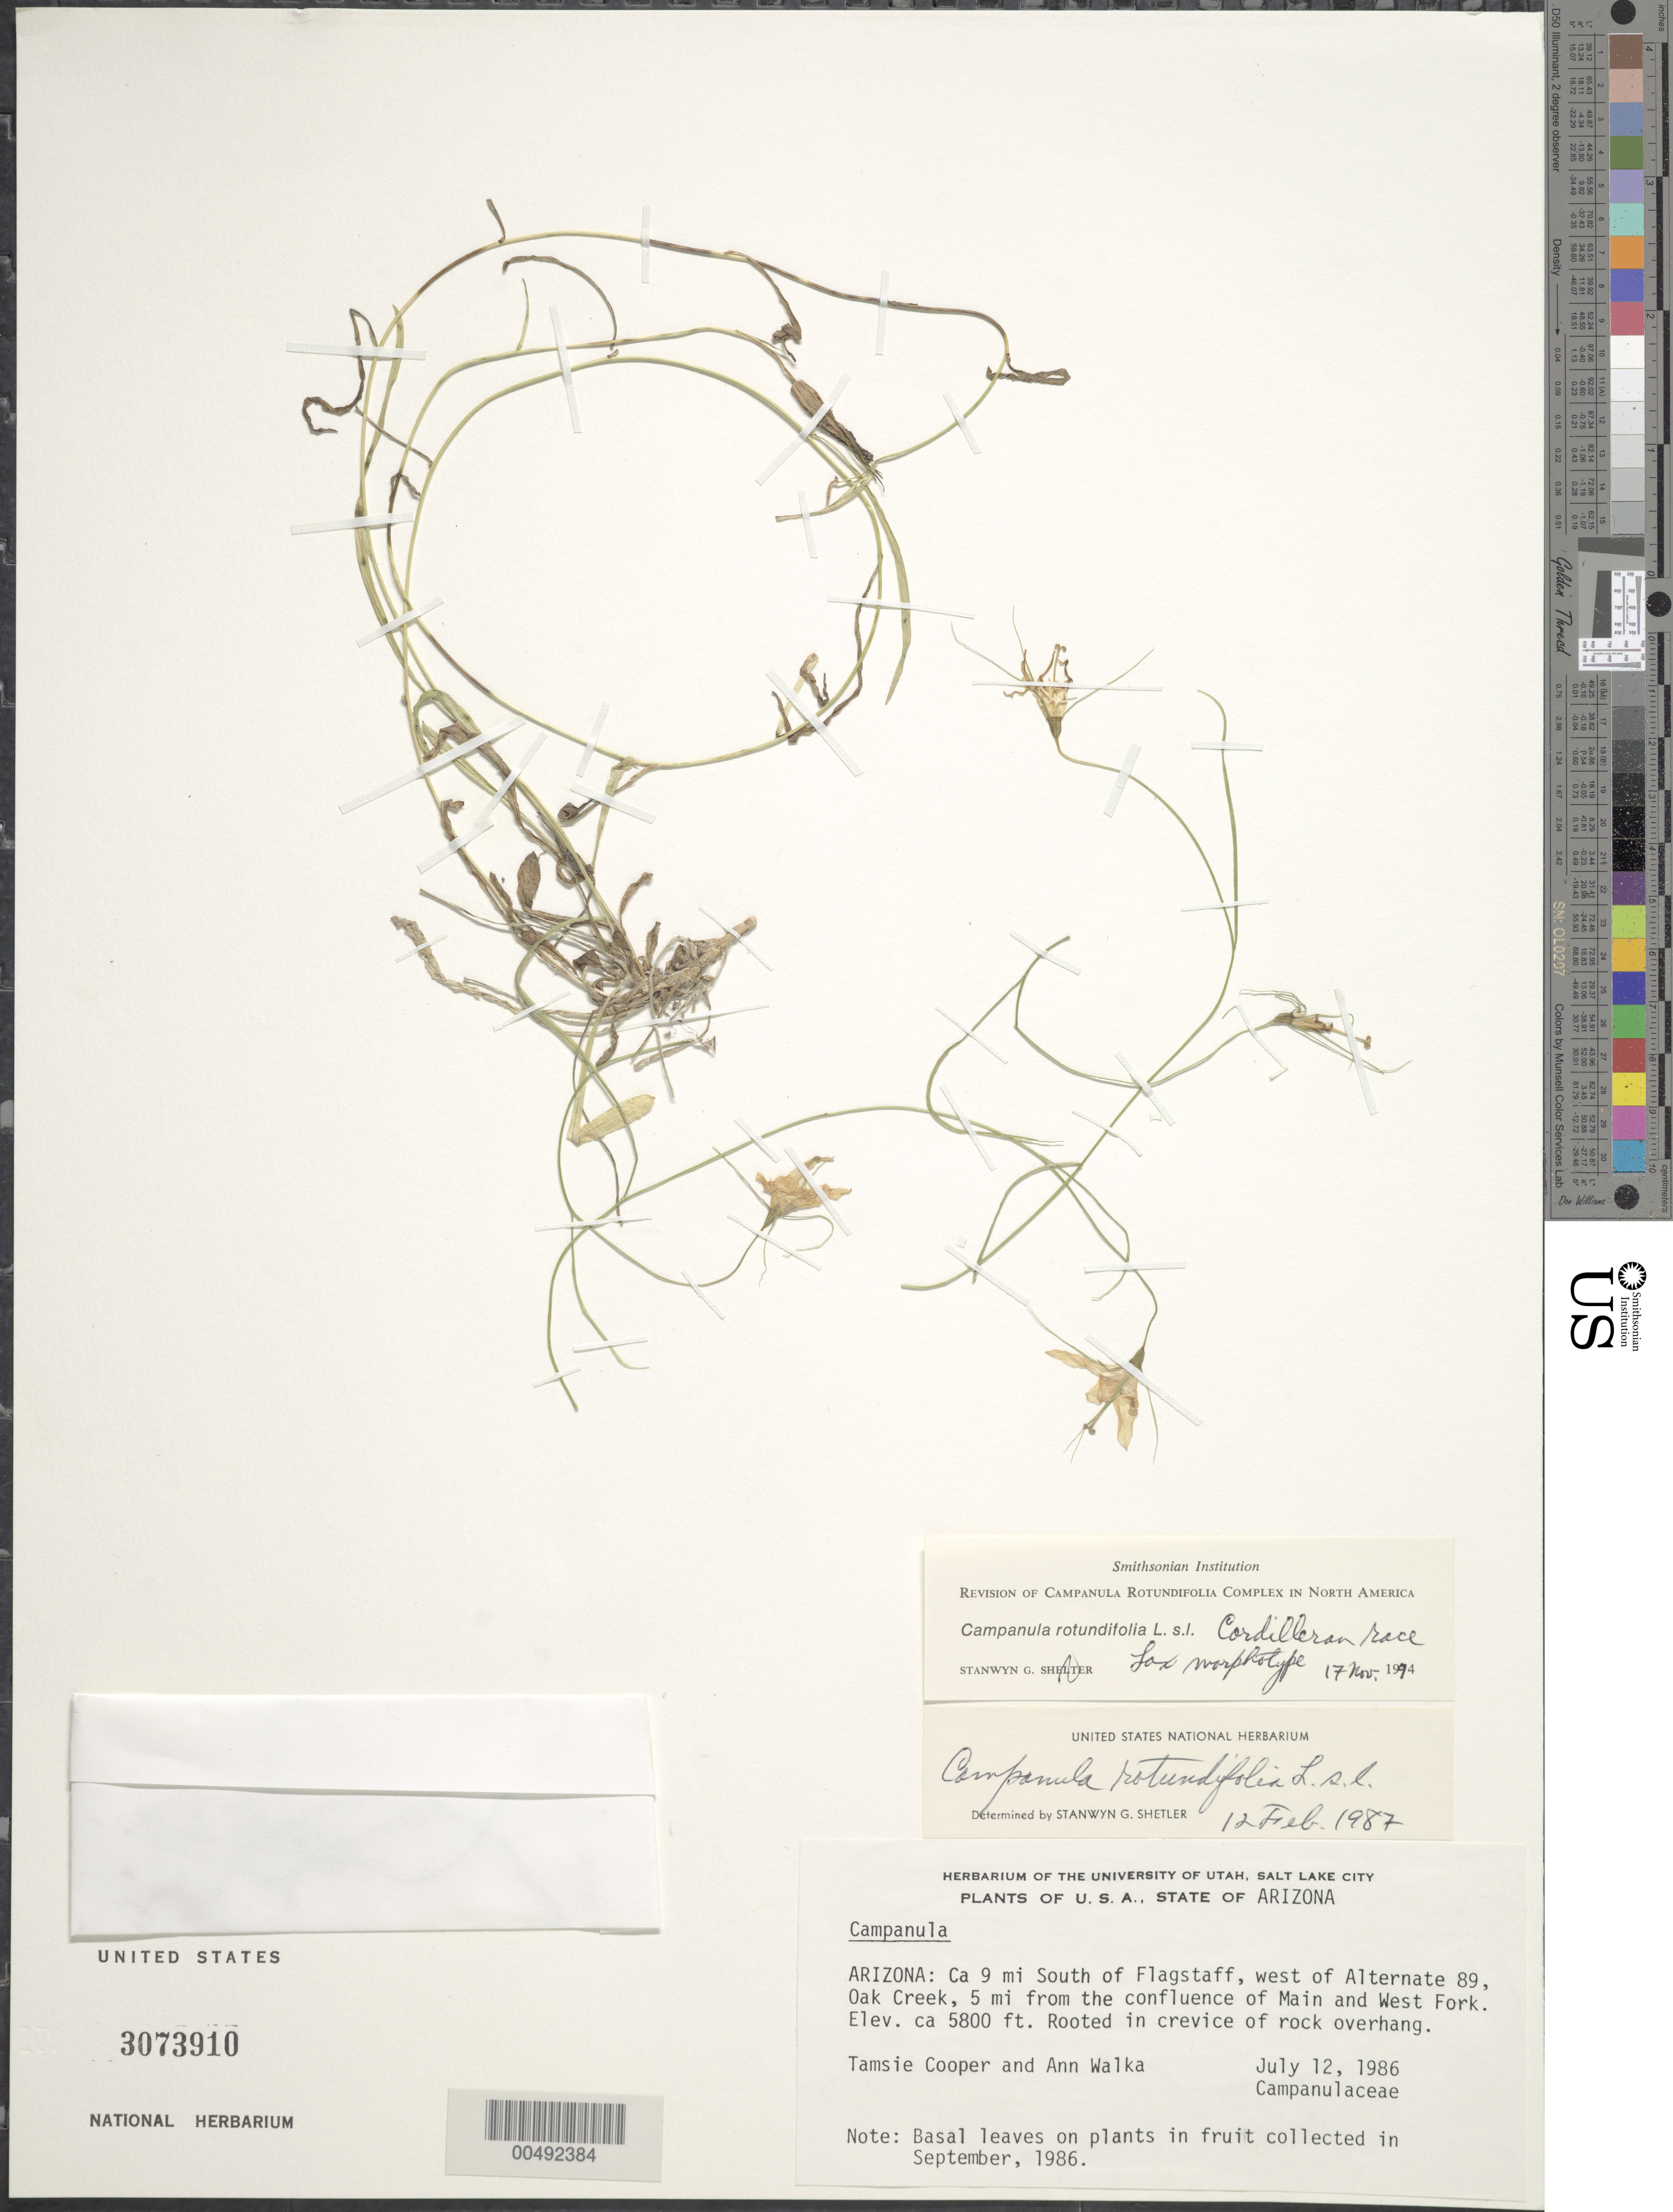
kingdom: Plantae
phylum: Tracheophyta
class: Magnoliopsida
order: Asterales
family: Campanulaceae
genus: Campanula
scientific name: Campanula rotundifolia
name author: L.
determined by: Shetler, Stanwyn G., (US), NMNH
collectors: T. Cooper & A. Walka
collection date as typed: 12 Jul 1986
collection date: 1986-07-12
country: United States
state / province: Arizona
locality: Ca. 9 mi S of Flagstaff, W of Alternate 89, Oak Creek, 5 mi from the confluence of Main and West Fork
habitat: rooted in crevice of rock overhang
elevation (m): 1768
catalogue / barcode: US 3073910